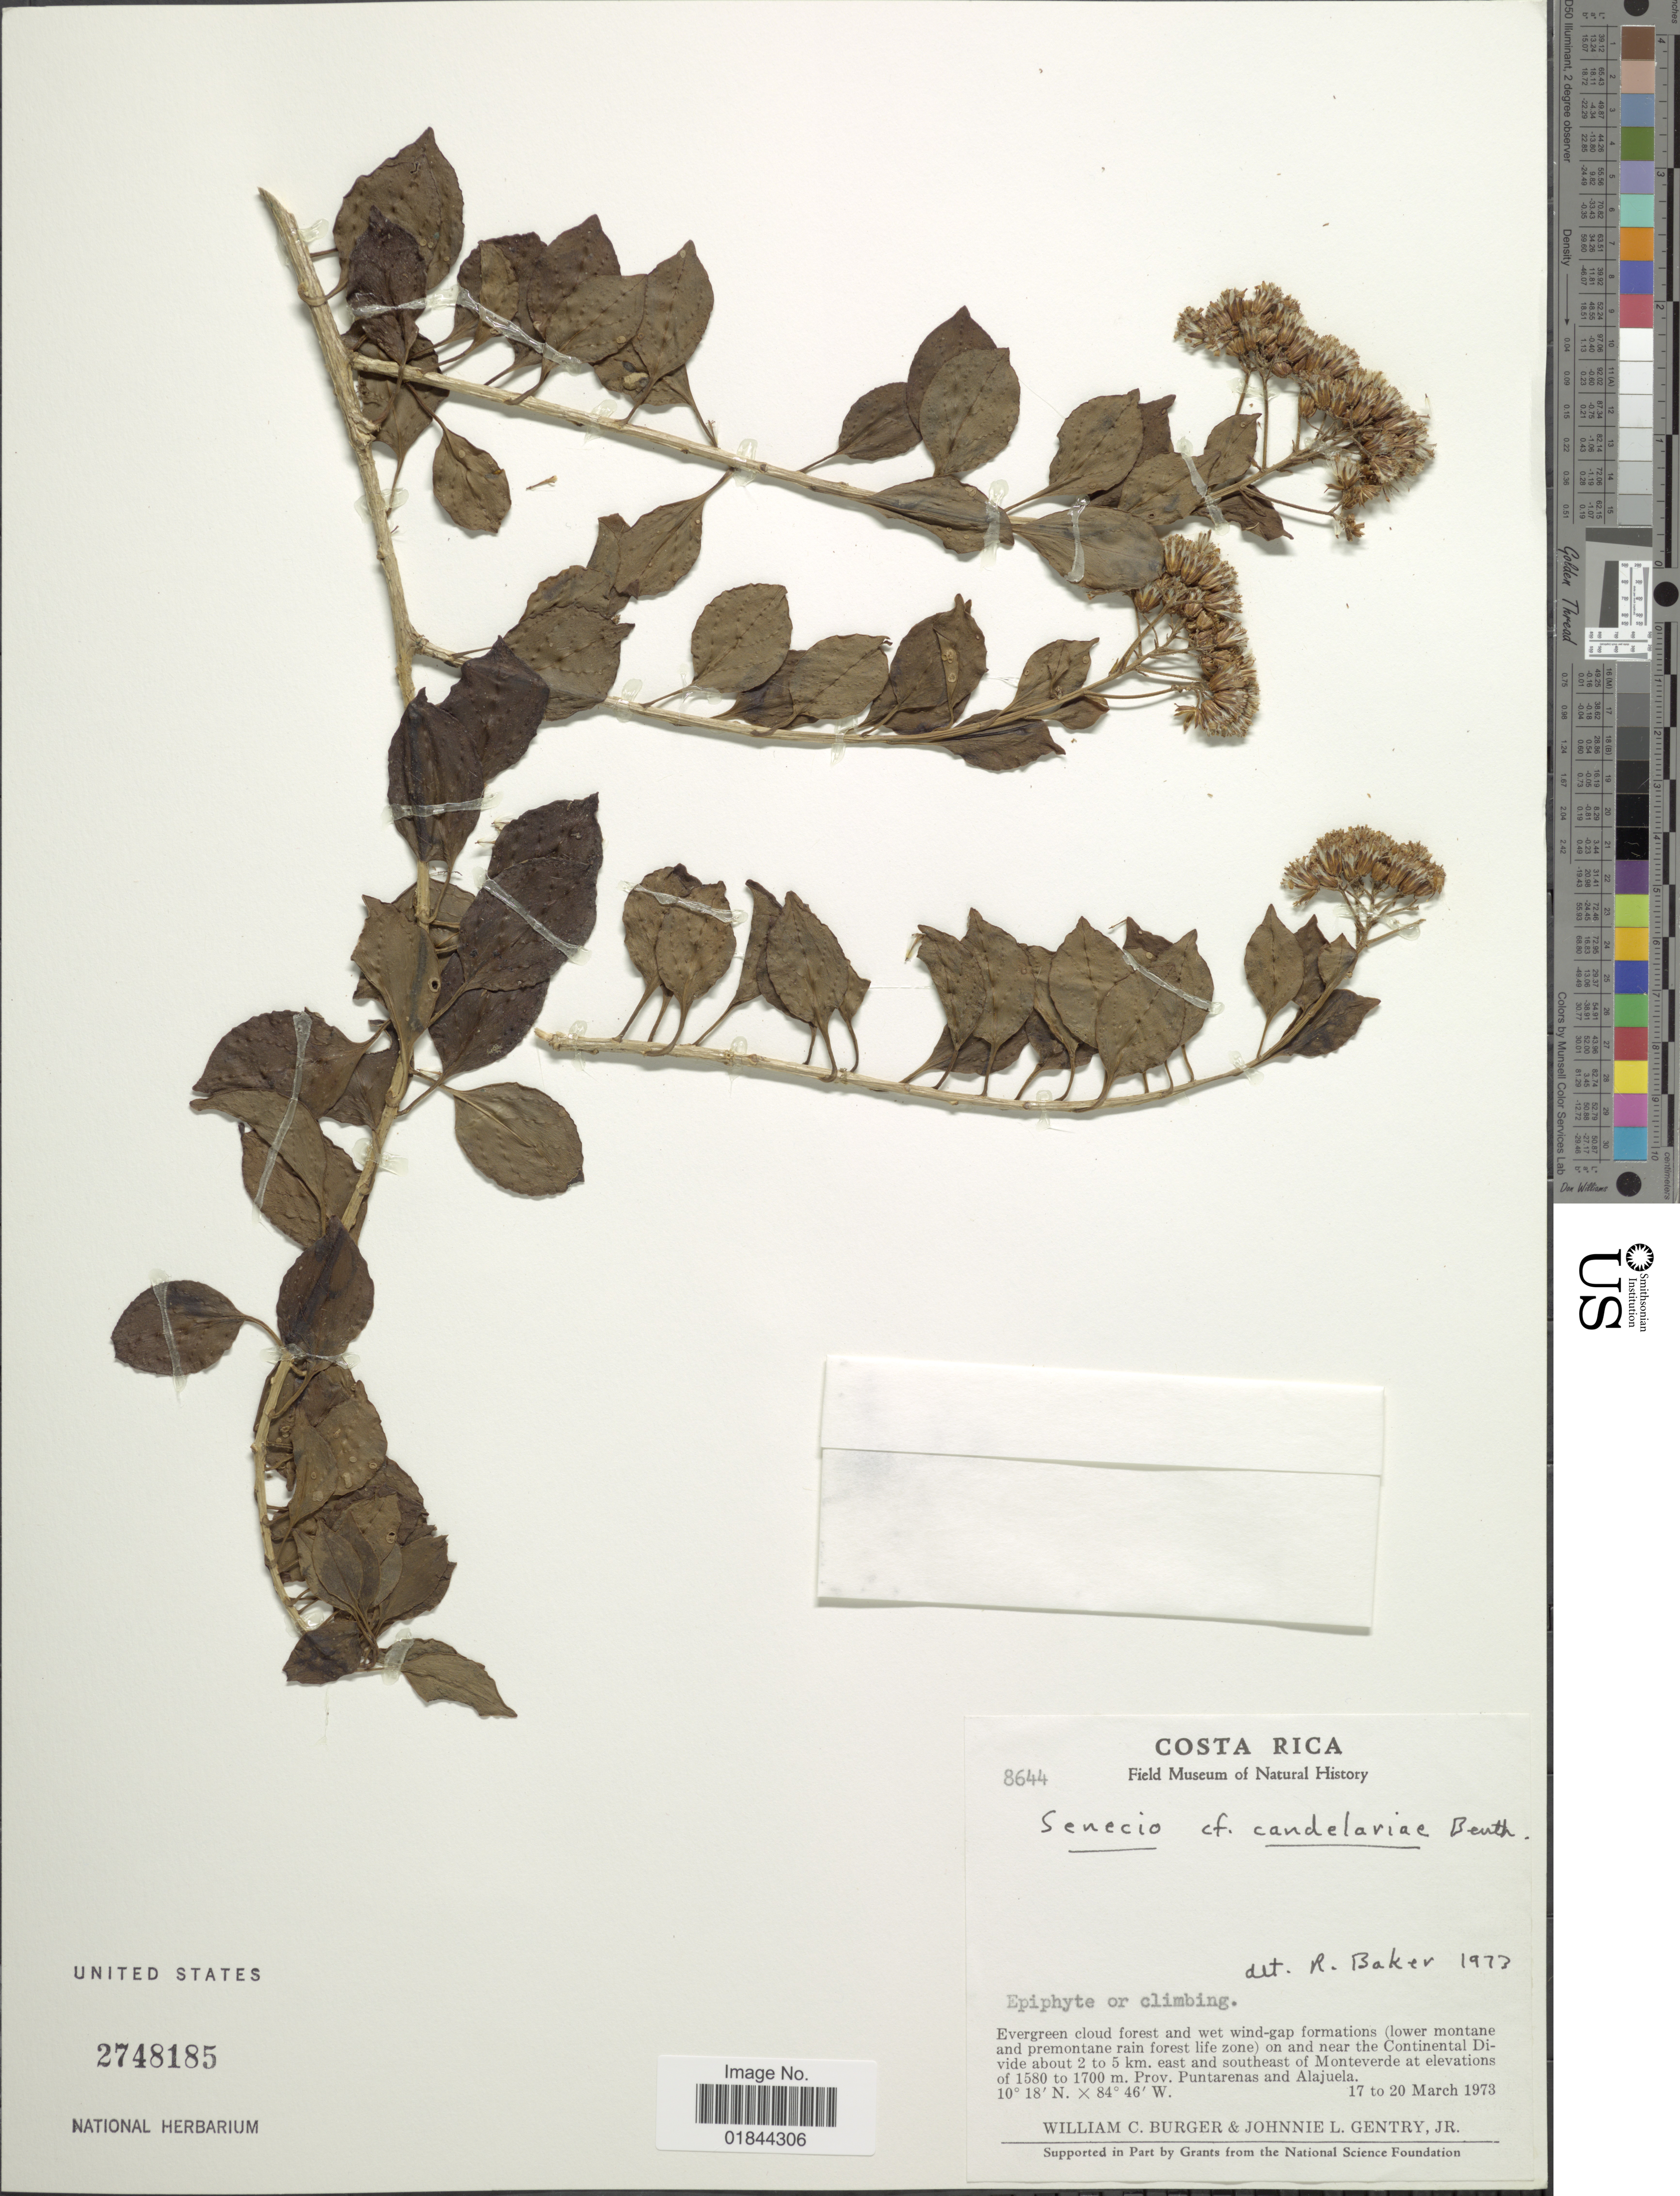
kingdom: Plantae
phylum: Tracheophyta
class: Magnoliopsida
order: Asterales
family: Asteraceae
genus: Pentacalia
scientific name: Pentacalia streptothamna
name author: (Greenm. ex Standl.) H. Rob. & Cuatrec.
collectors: W. Burger & J. L. Gentry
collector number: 8644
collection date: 1973-03-17/1973-03-20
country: Costa Rica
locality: Evergreen cloud forest and wet wind-gap formations (lower montane and premontane rain forest life zone) on and near the Continetnal Divide about 2-5 km. east and southeast of Monteverde. Prov, Puntarenas and Alajuela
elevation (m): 1580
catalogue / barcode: US 2748185